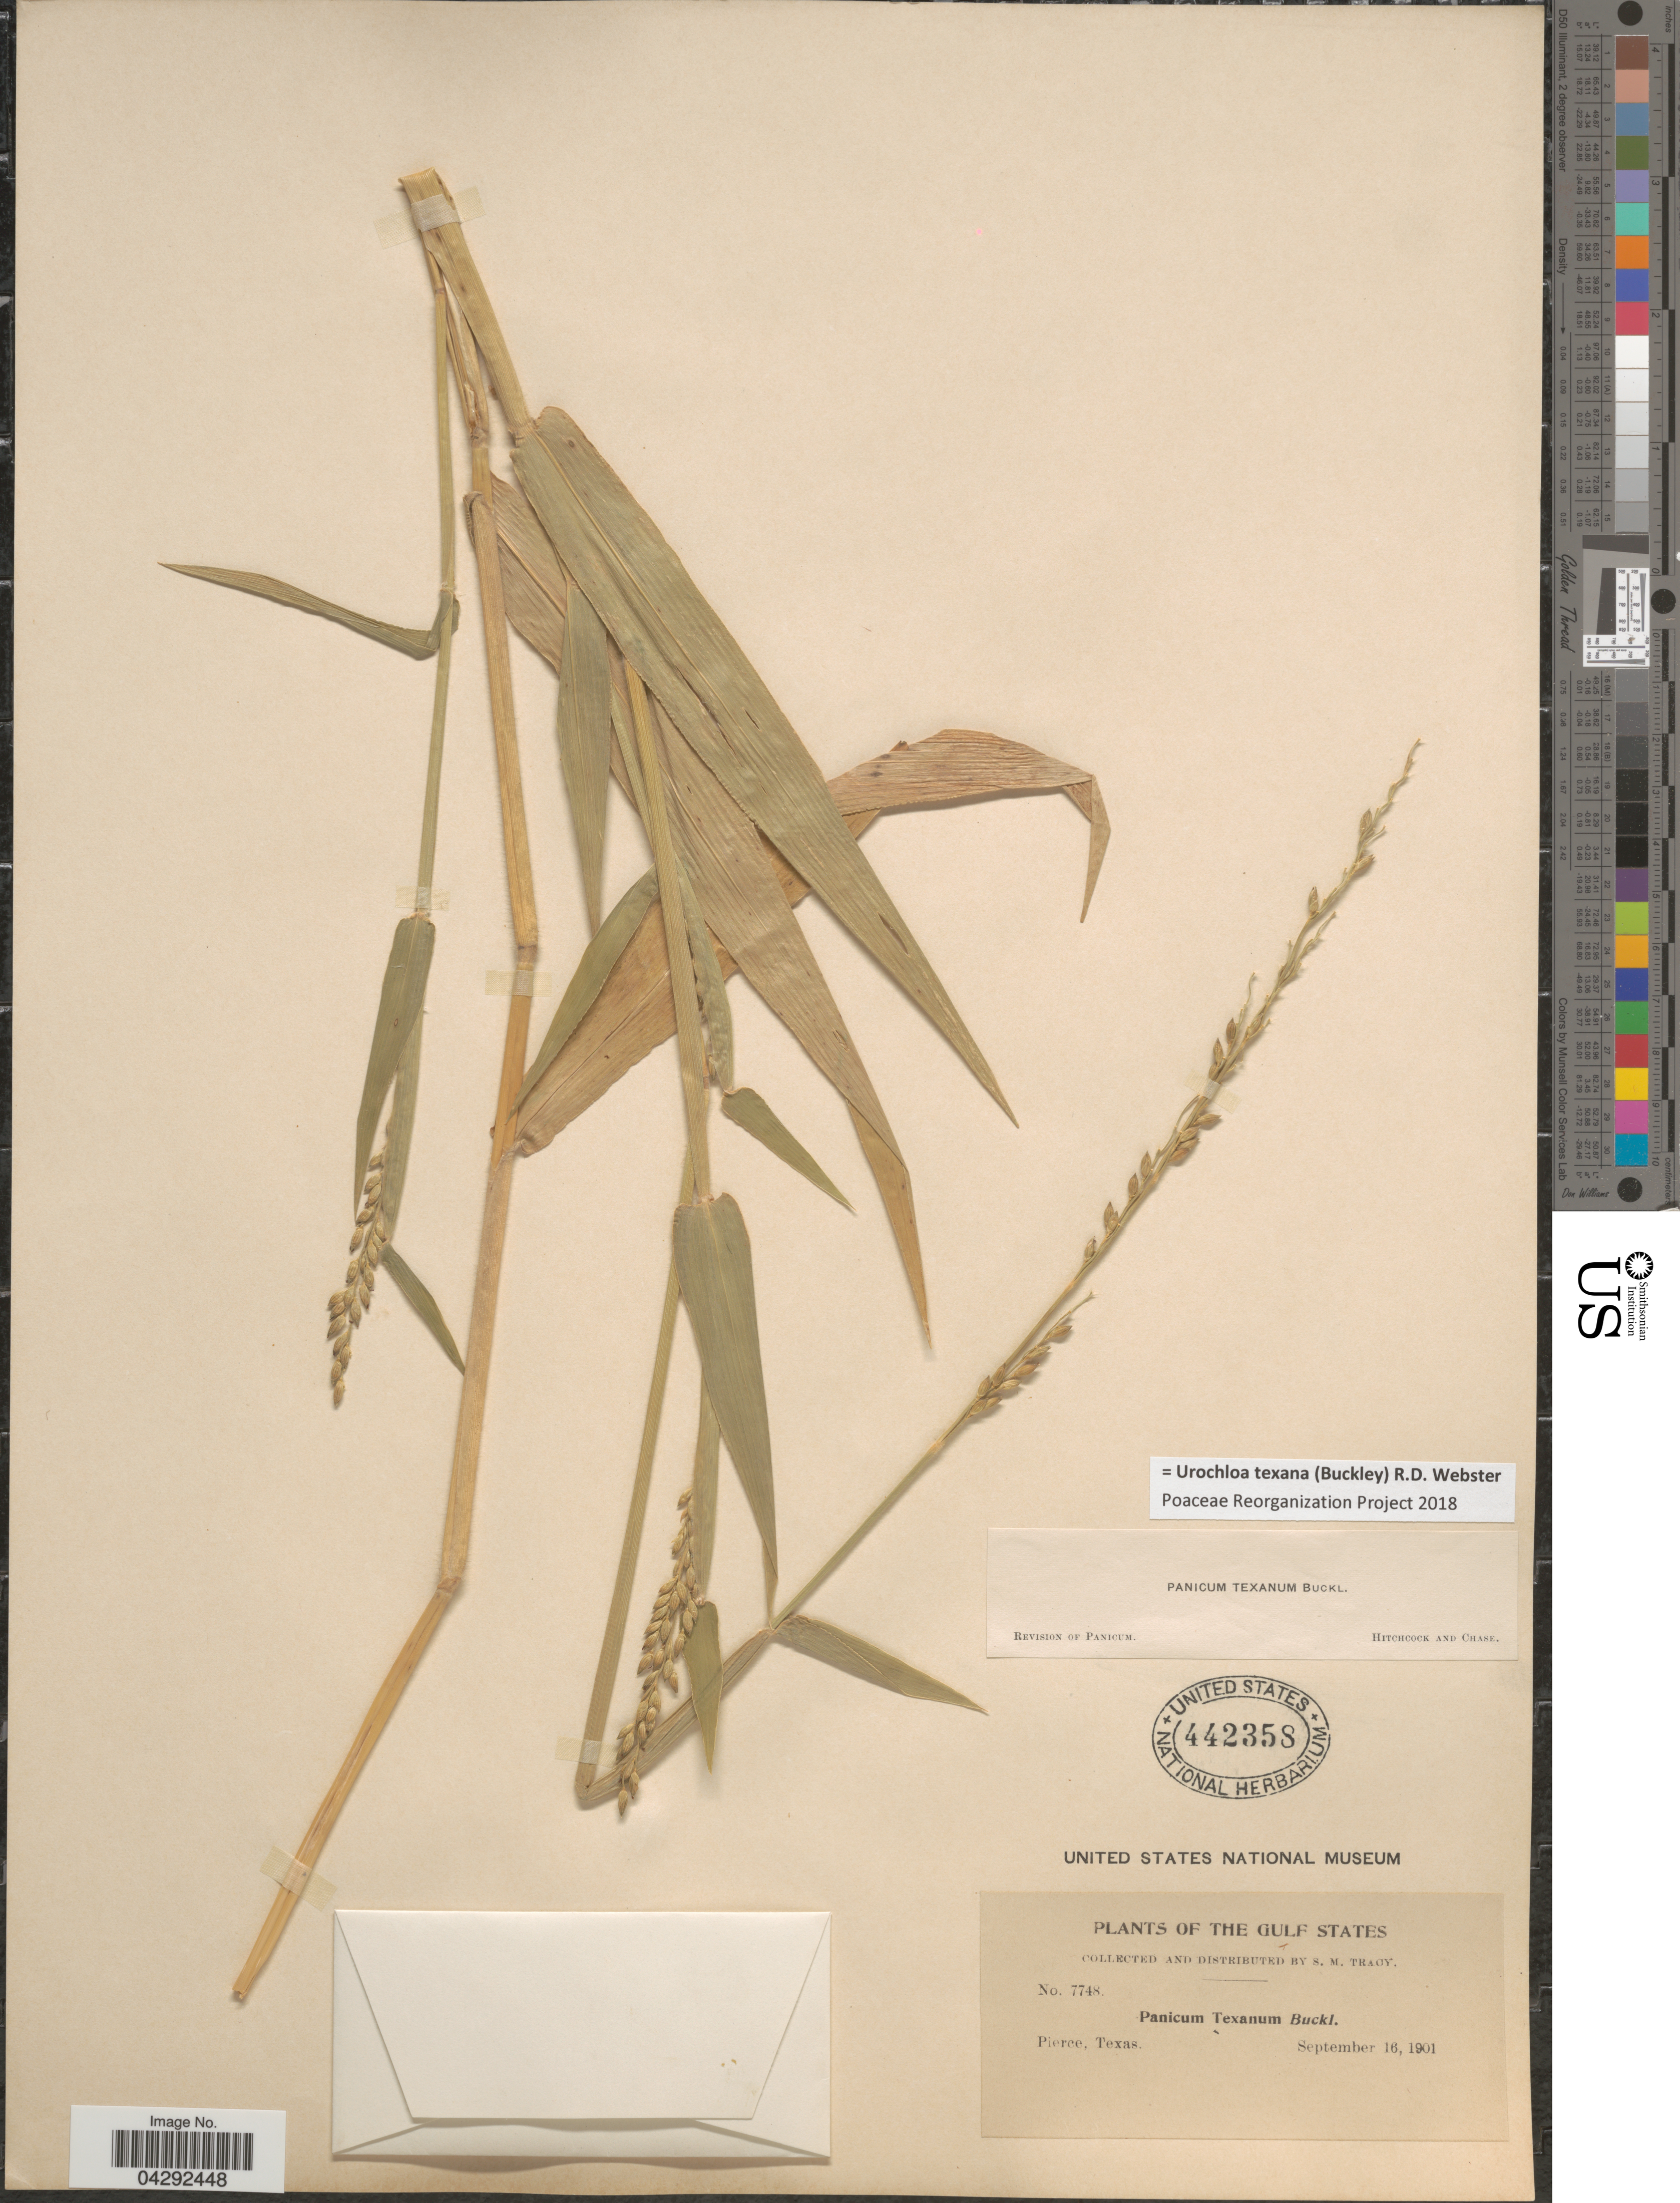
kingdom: Plantae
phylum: Tracheophyta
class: Liliopsida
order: Poales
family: Poaceae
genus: Urochloa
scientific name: Urochloa texana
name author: (Buckley) R.D. Webster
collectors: S. M. Tracy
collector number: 7748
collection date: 1901-09-16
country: United States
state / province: Texas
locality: The Gulf States. Pierce.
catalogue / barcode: US 442358